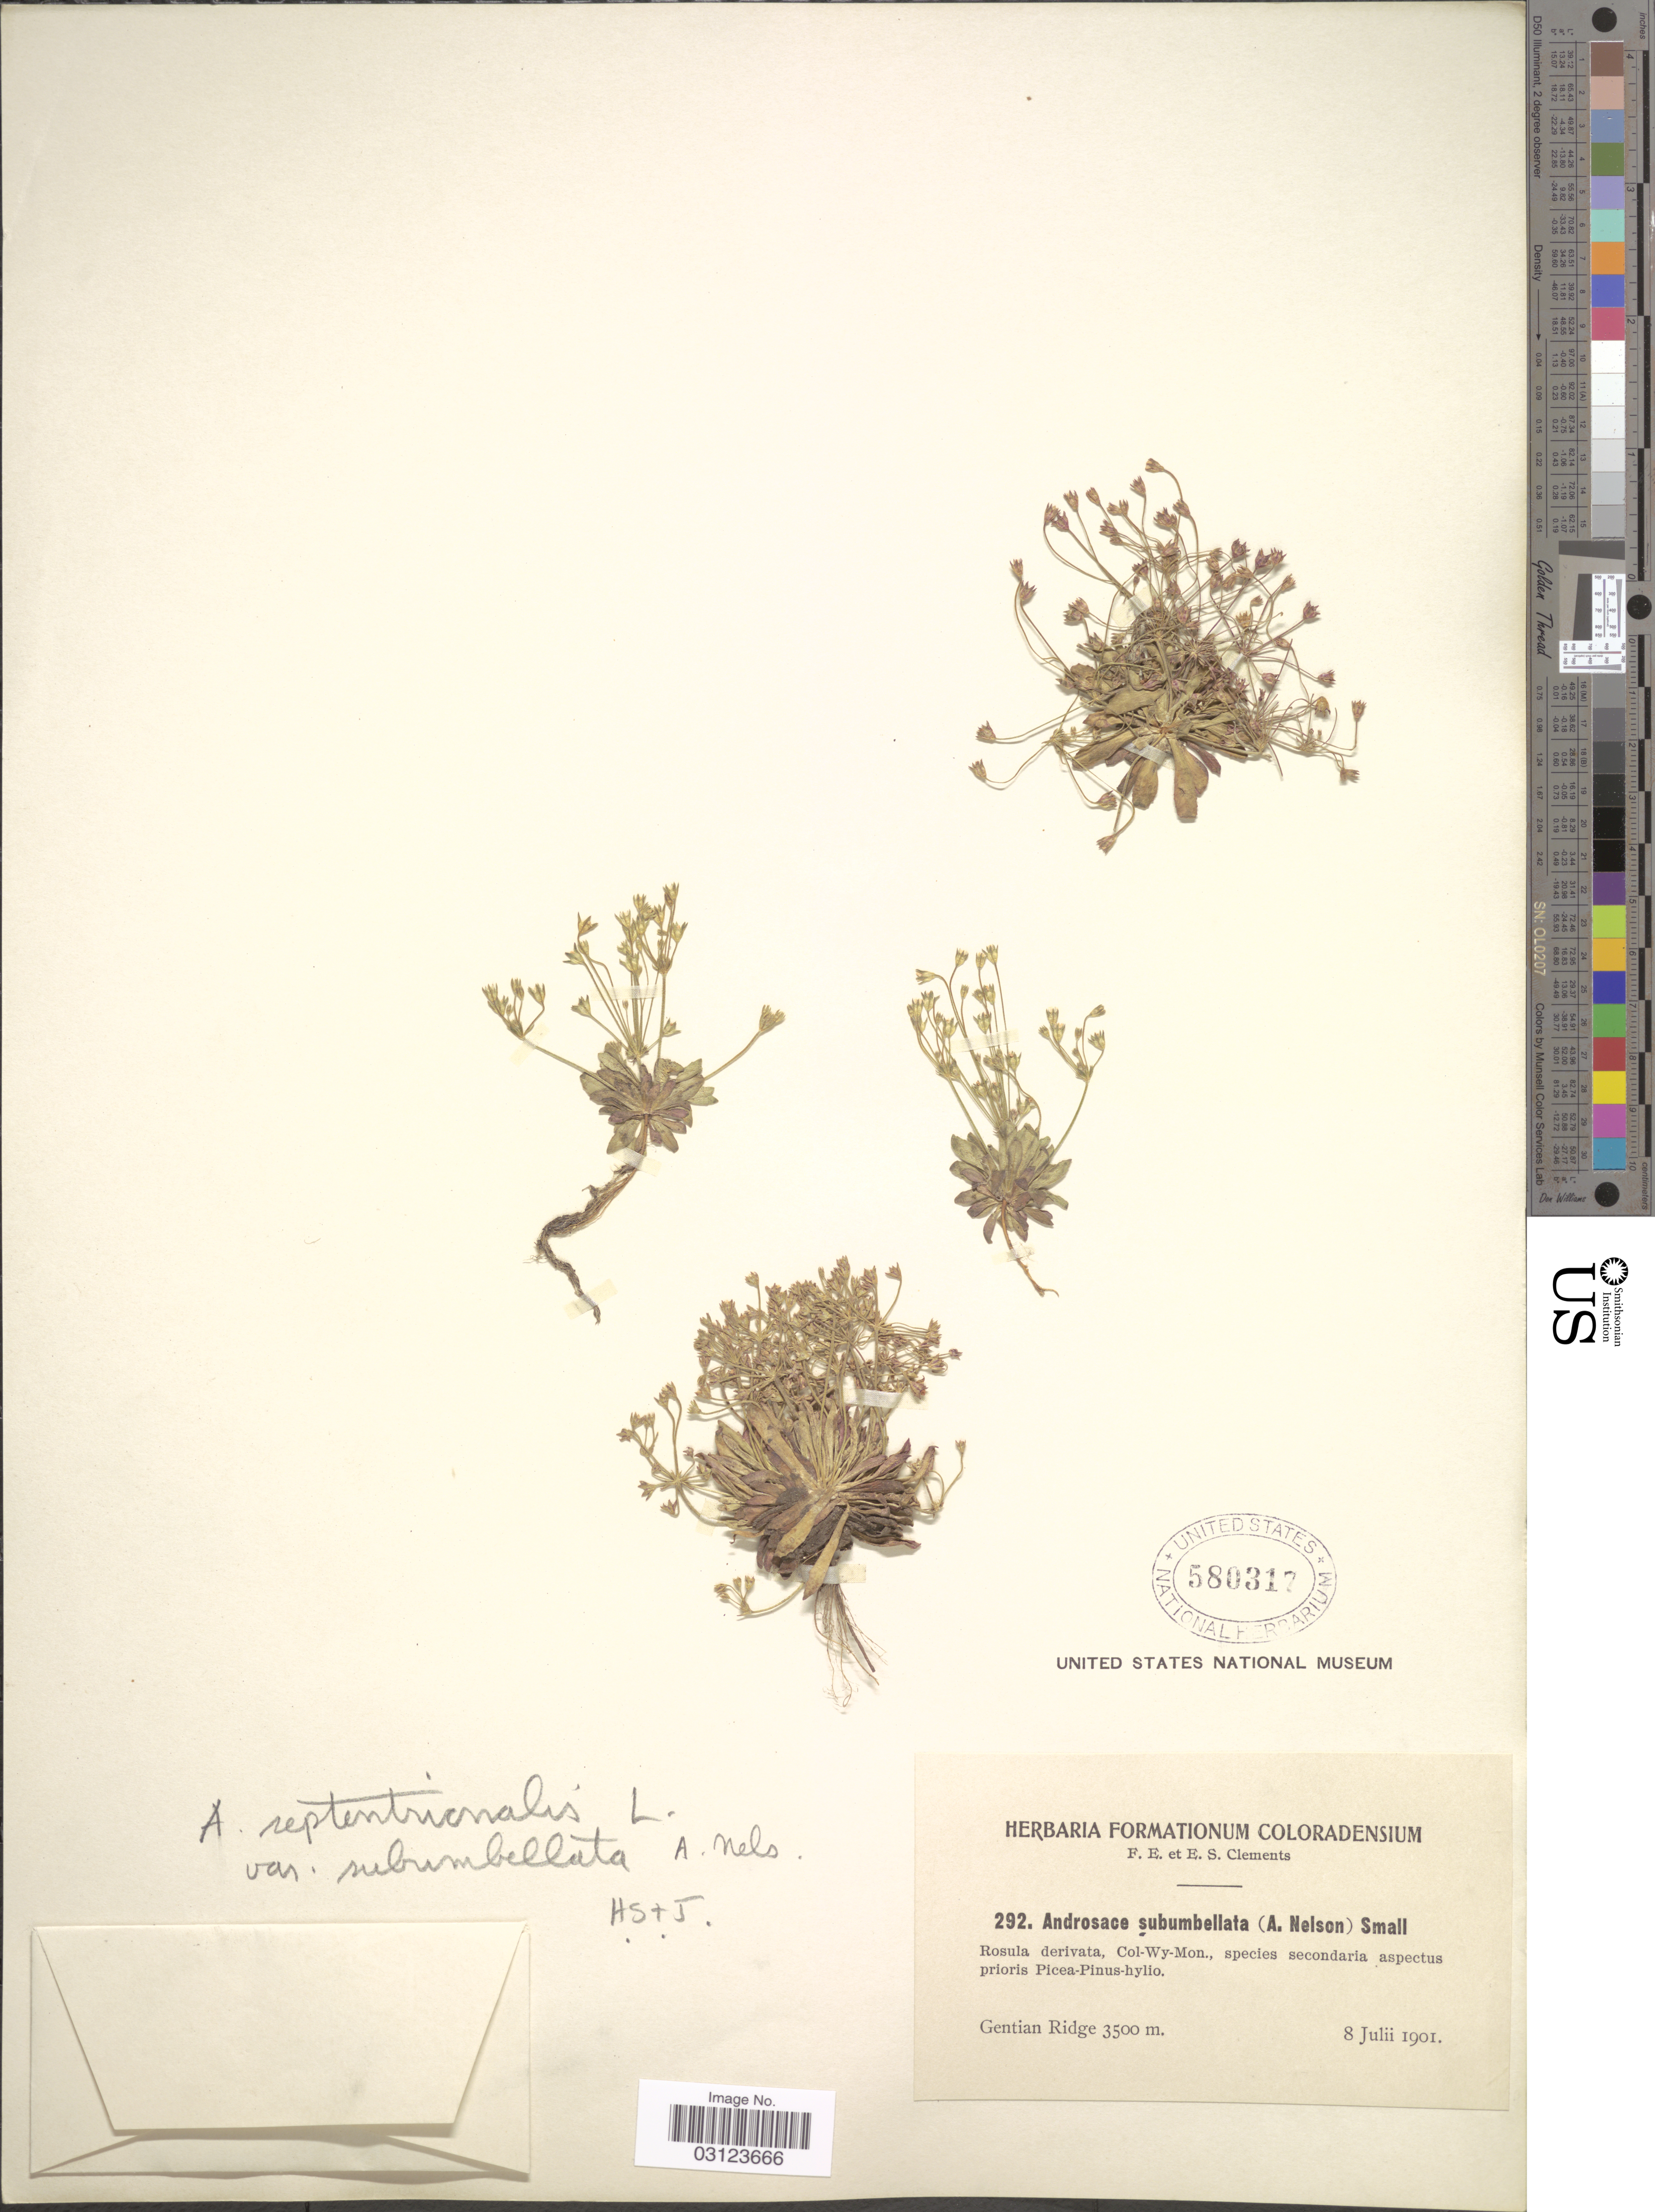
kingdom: Plantae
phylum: Tracheophyta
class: Magnoliopsida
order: Ericales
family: Primulaceae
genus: Androsace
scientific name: Androsace septentrionalis subsp. subumbellata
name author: (A. Nelson) G.T. Robbins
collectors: F. E. Clements & E. S. Clements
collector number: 292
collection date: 1901-07-08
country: United States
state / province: Colorado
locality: Gentian Ridge.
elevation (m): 3500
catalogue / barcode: US 580317